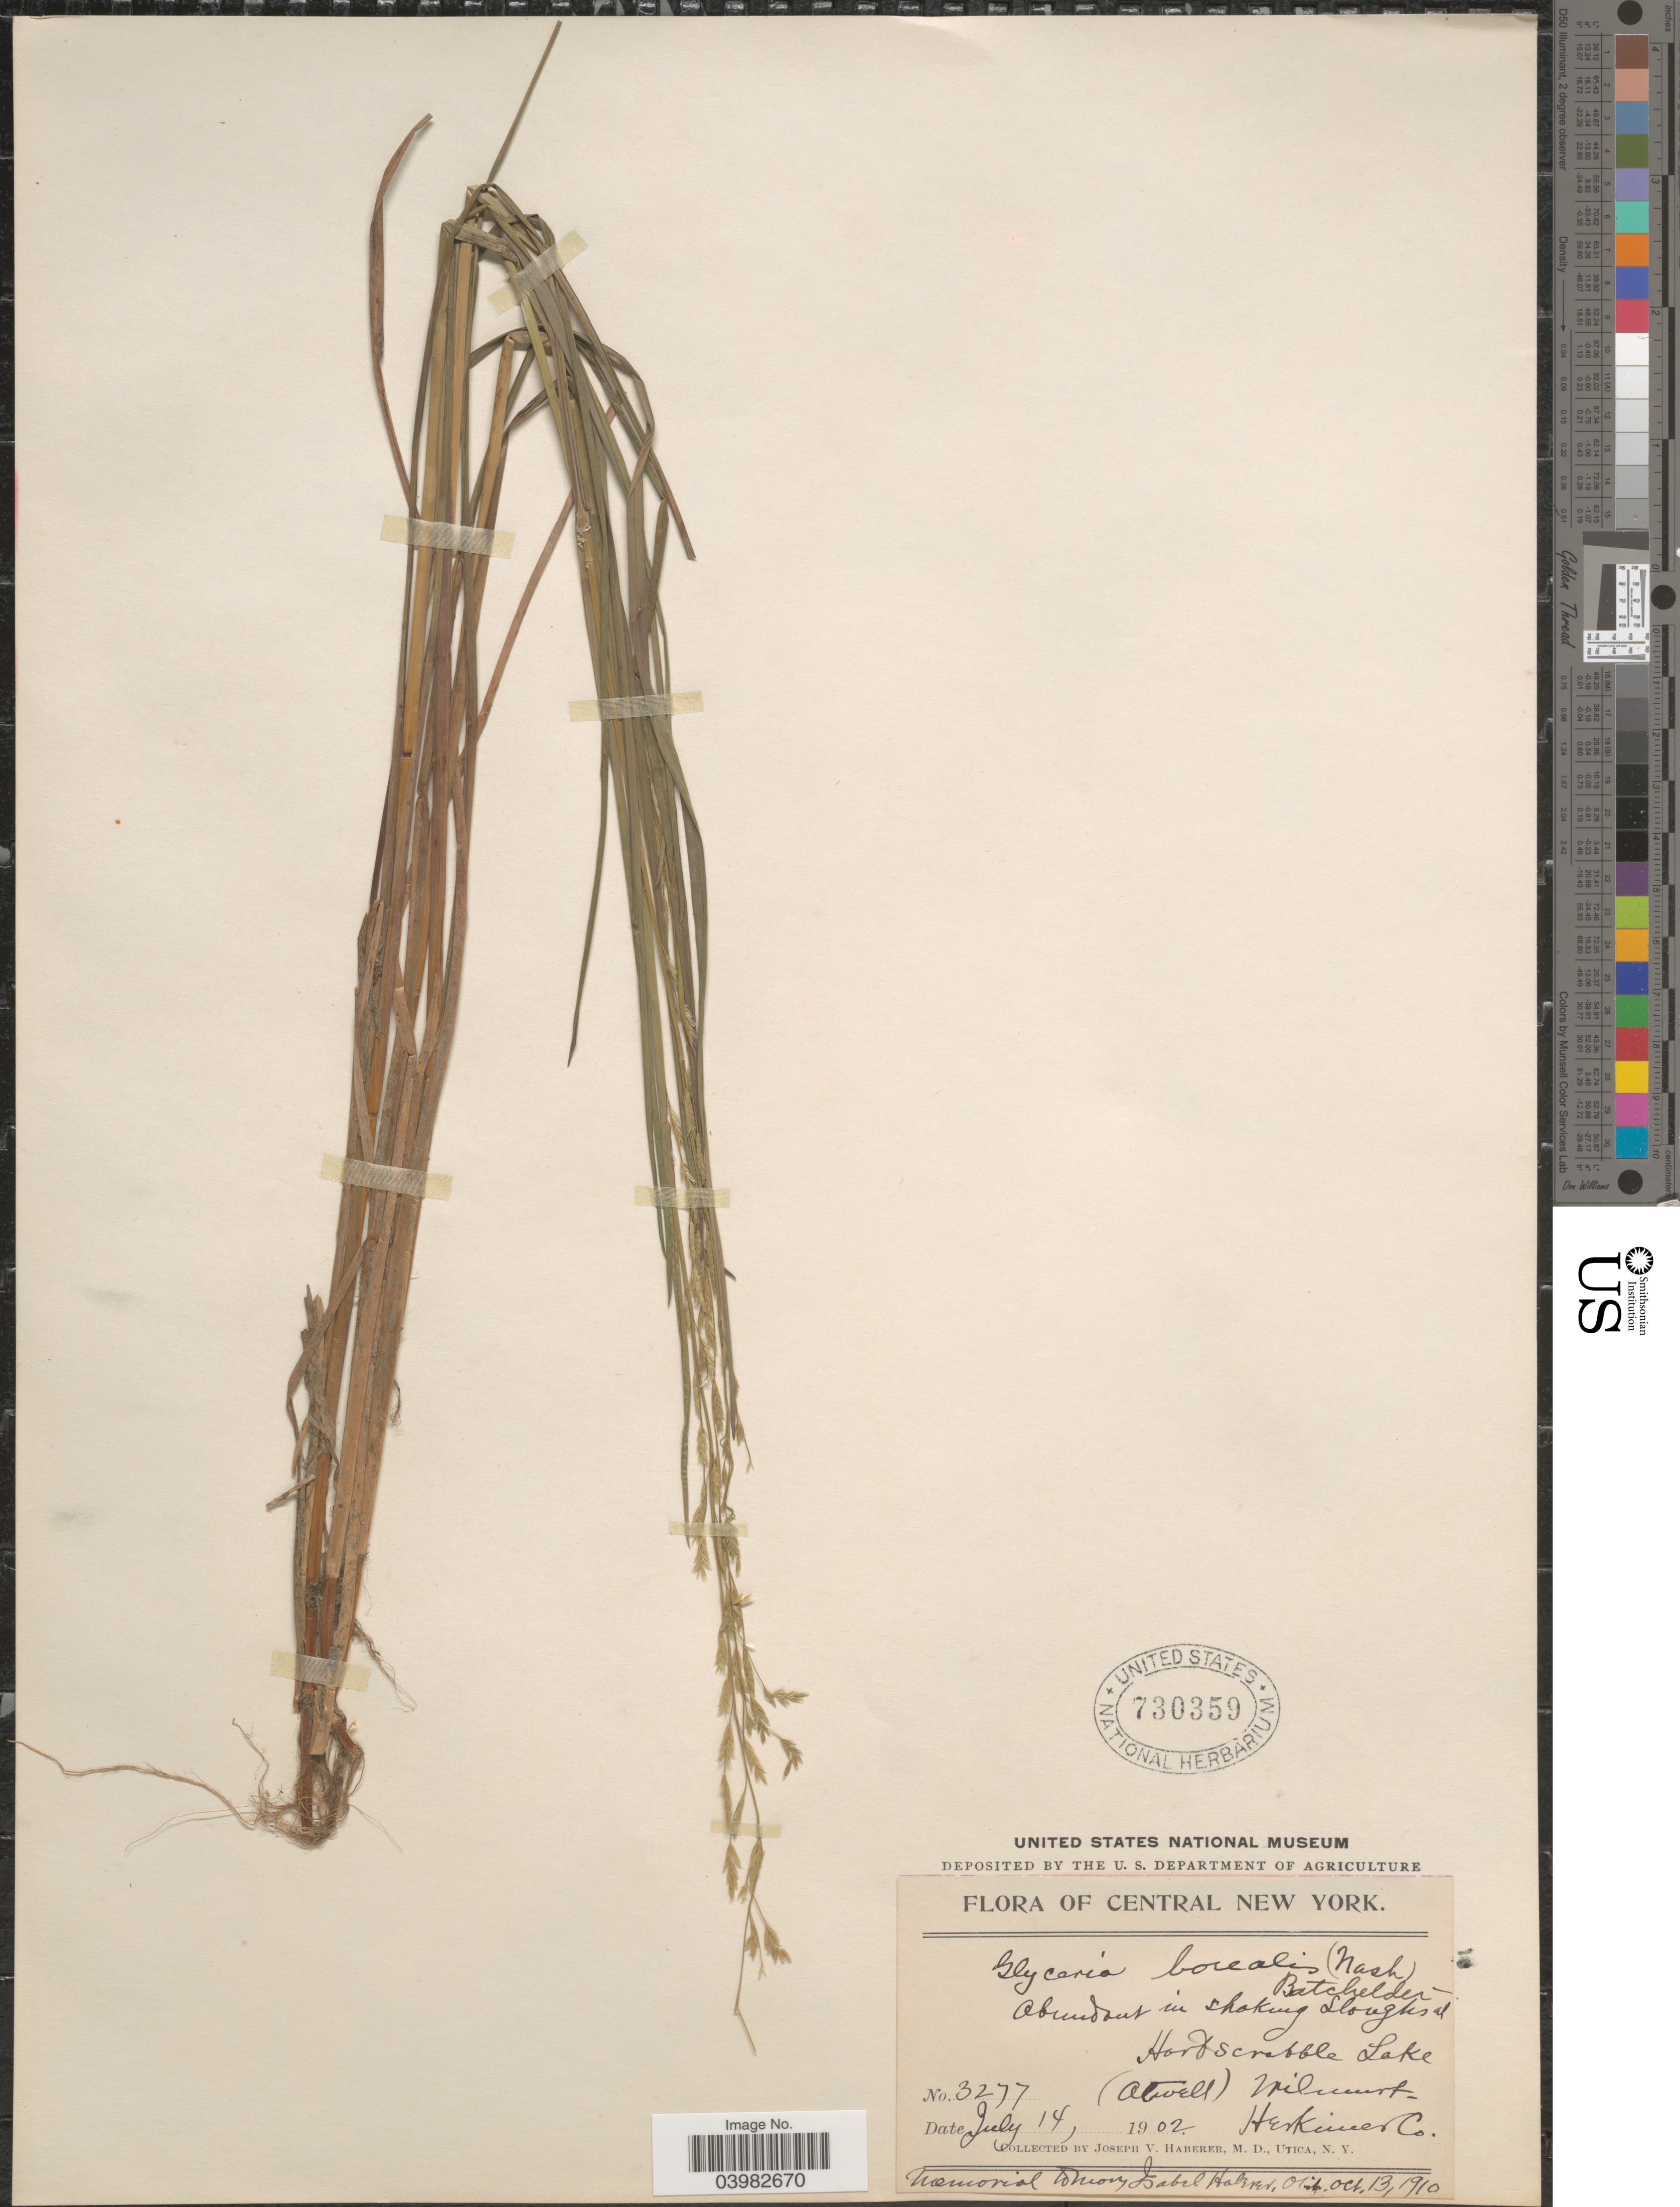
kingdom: Plantae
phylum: Tracheophyta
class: Liliopsida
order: Poales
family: Poaceae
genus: Glyceria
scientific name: Glyceria borealis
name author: (Nash) Batchelder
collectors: J. V. Haberer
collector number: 3277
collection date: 1902-07-14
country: United States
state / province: New York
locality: Central New York. Abundant in shaking sloughs at Hard Scrabble Lake (Atwell) Wilmont-Herkimer Co.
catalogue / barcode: US 730359